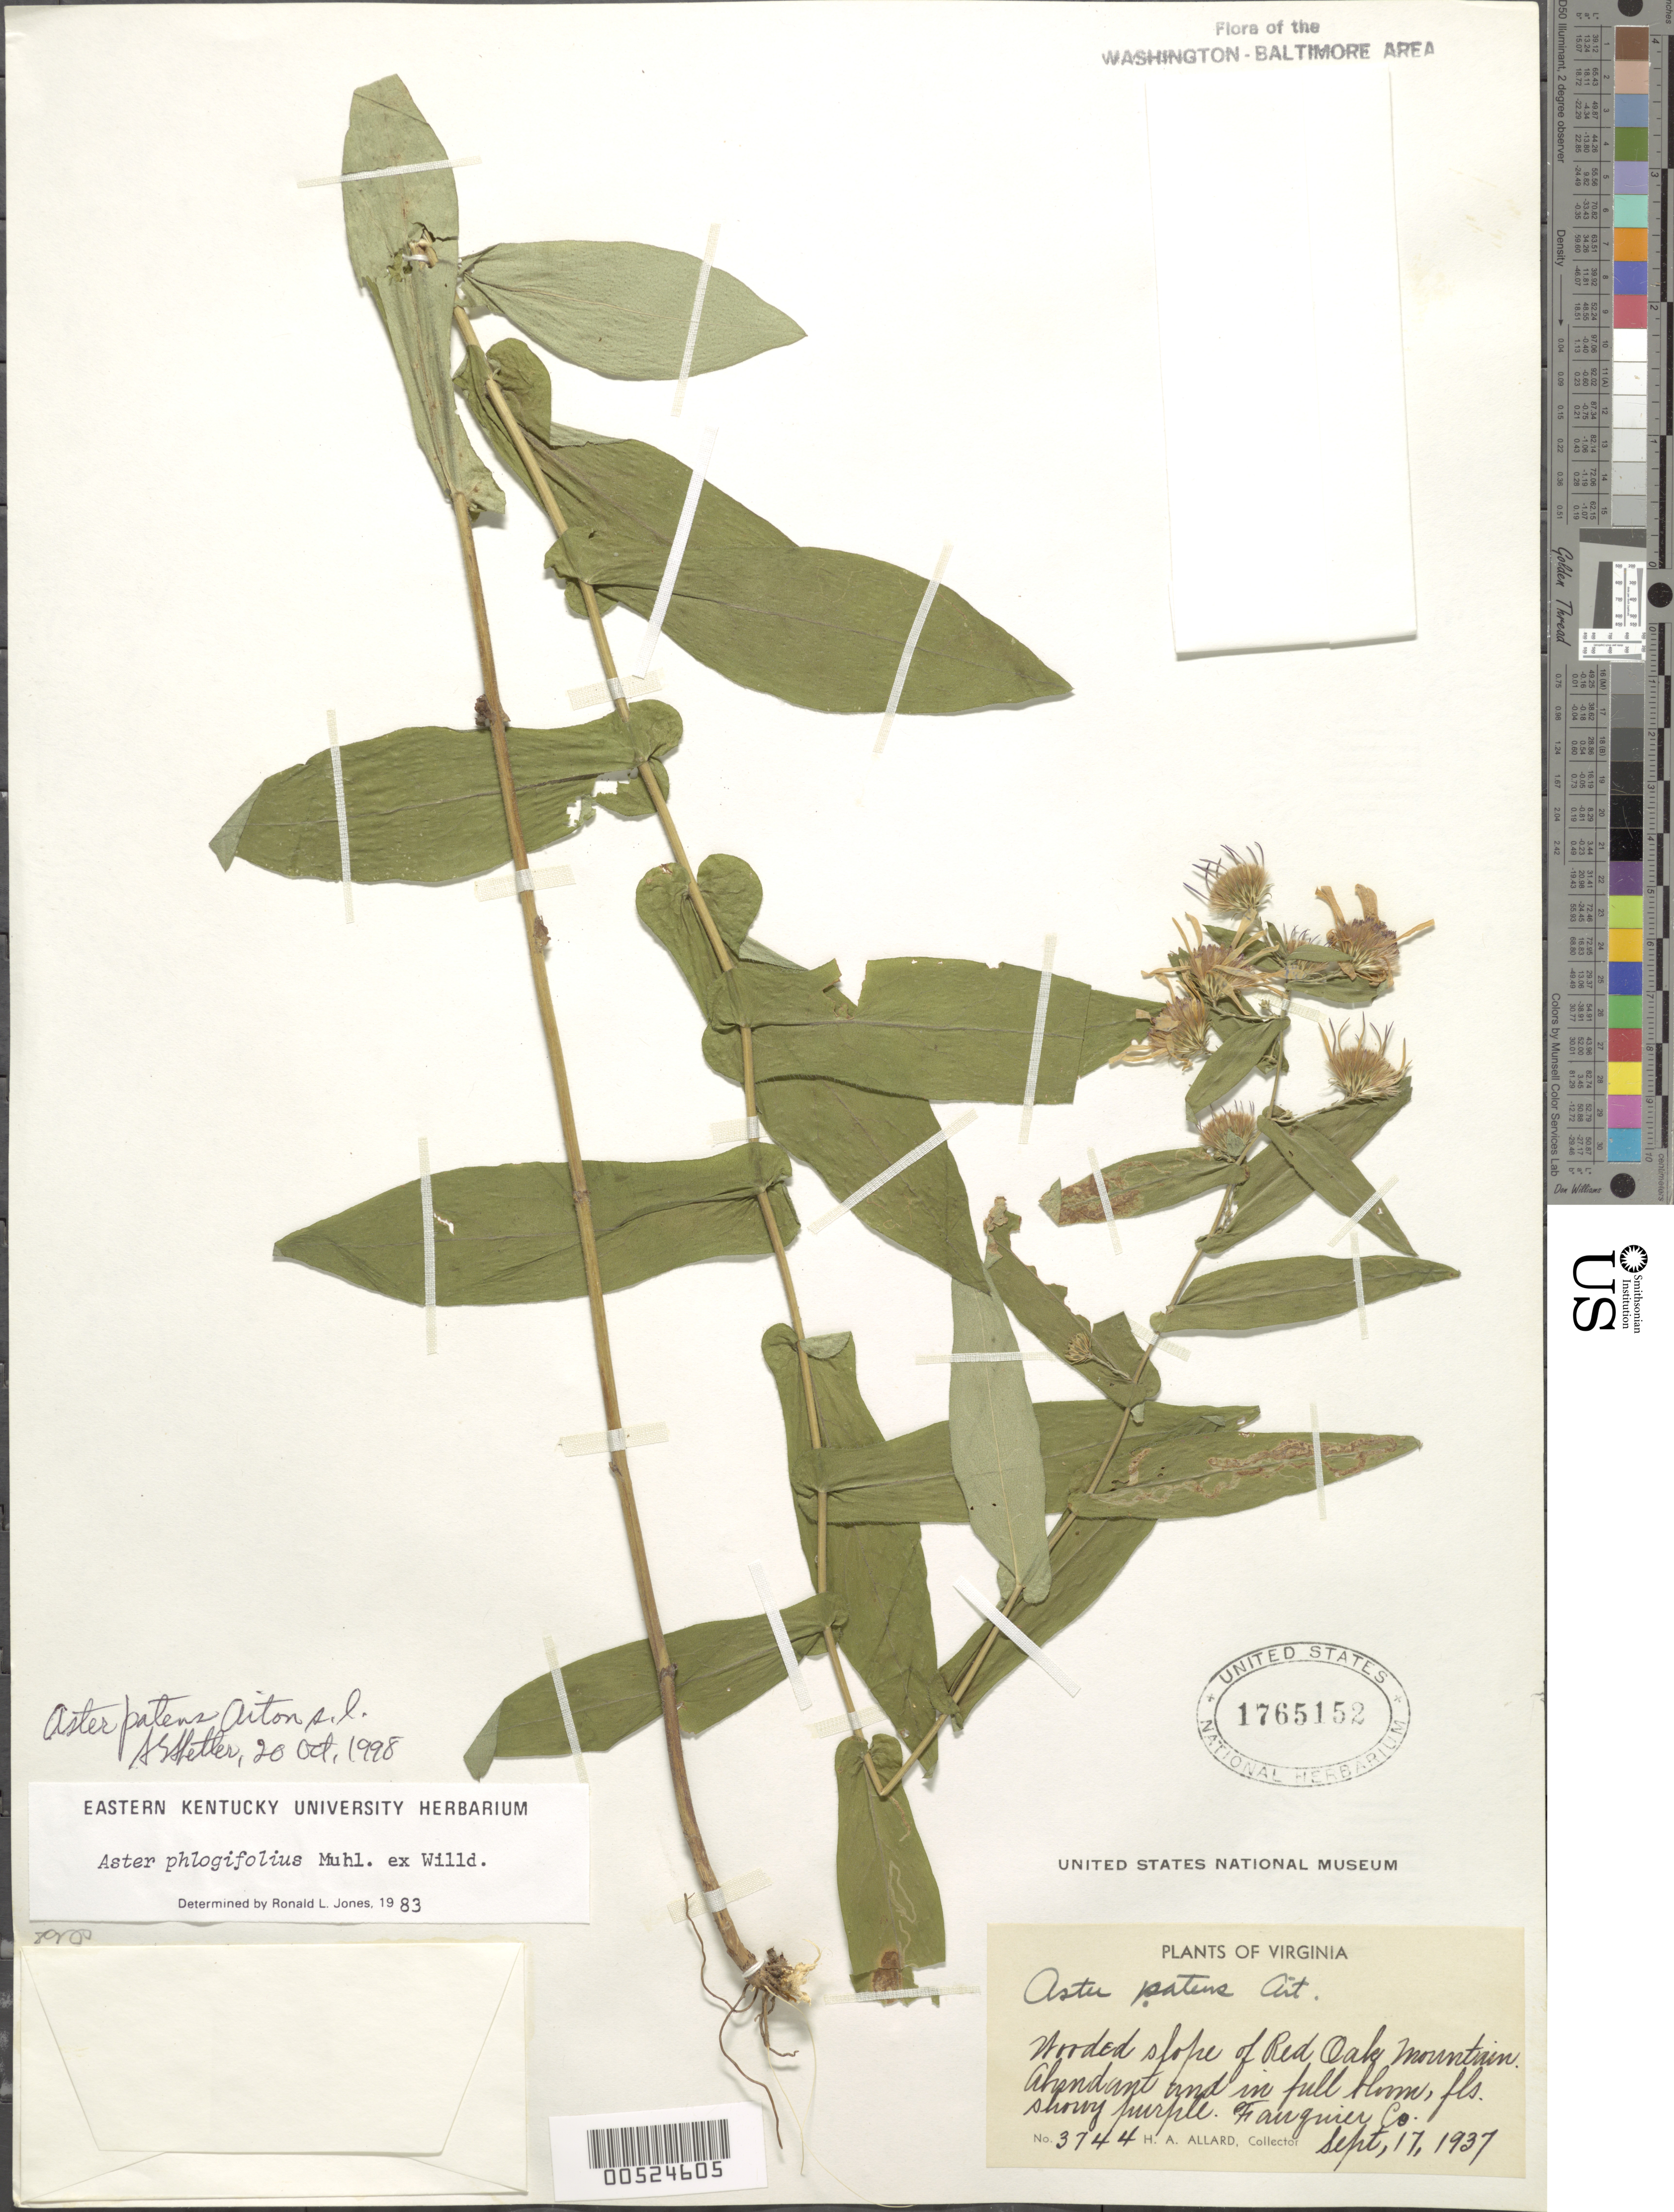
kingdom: Plantae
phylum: Tracheophyta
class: Magnoliopsida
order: Asterales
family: Asteraceae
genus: Symphyotrichum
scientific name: Symphyotrichum patens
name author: (Aiton) G.L. Nesom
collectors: H. A. Allard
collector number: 3744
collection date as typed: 17 Sep 1937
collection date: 1937-09-17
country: United States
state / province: Virginia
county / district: Fauquier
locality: Red Oak Mt.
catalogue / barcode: US 1765152